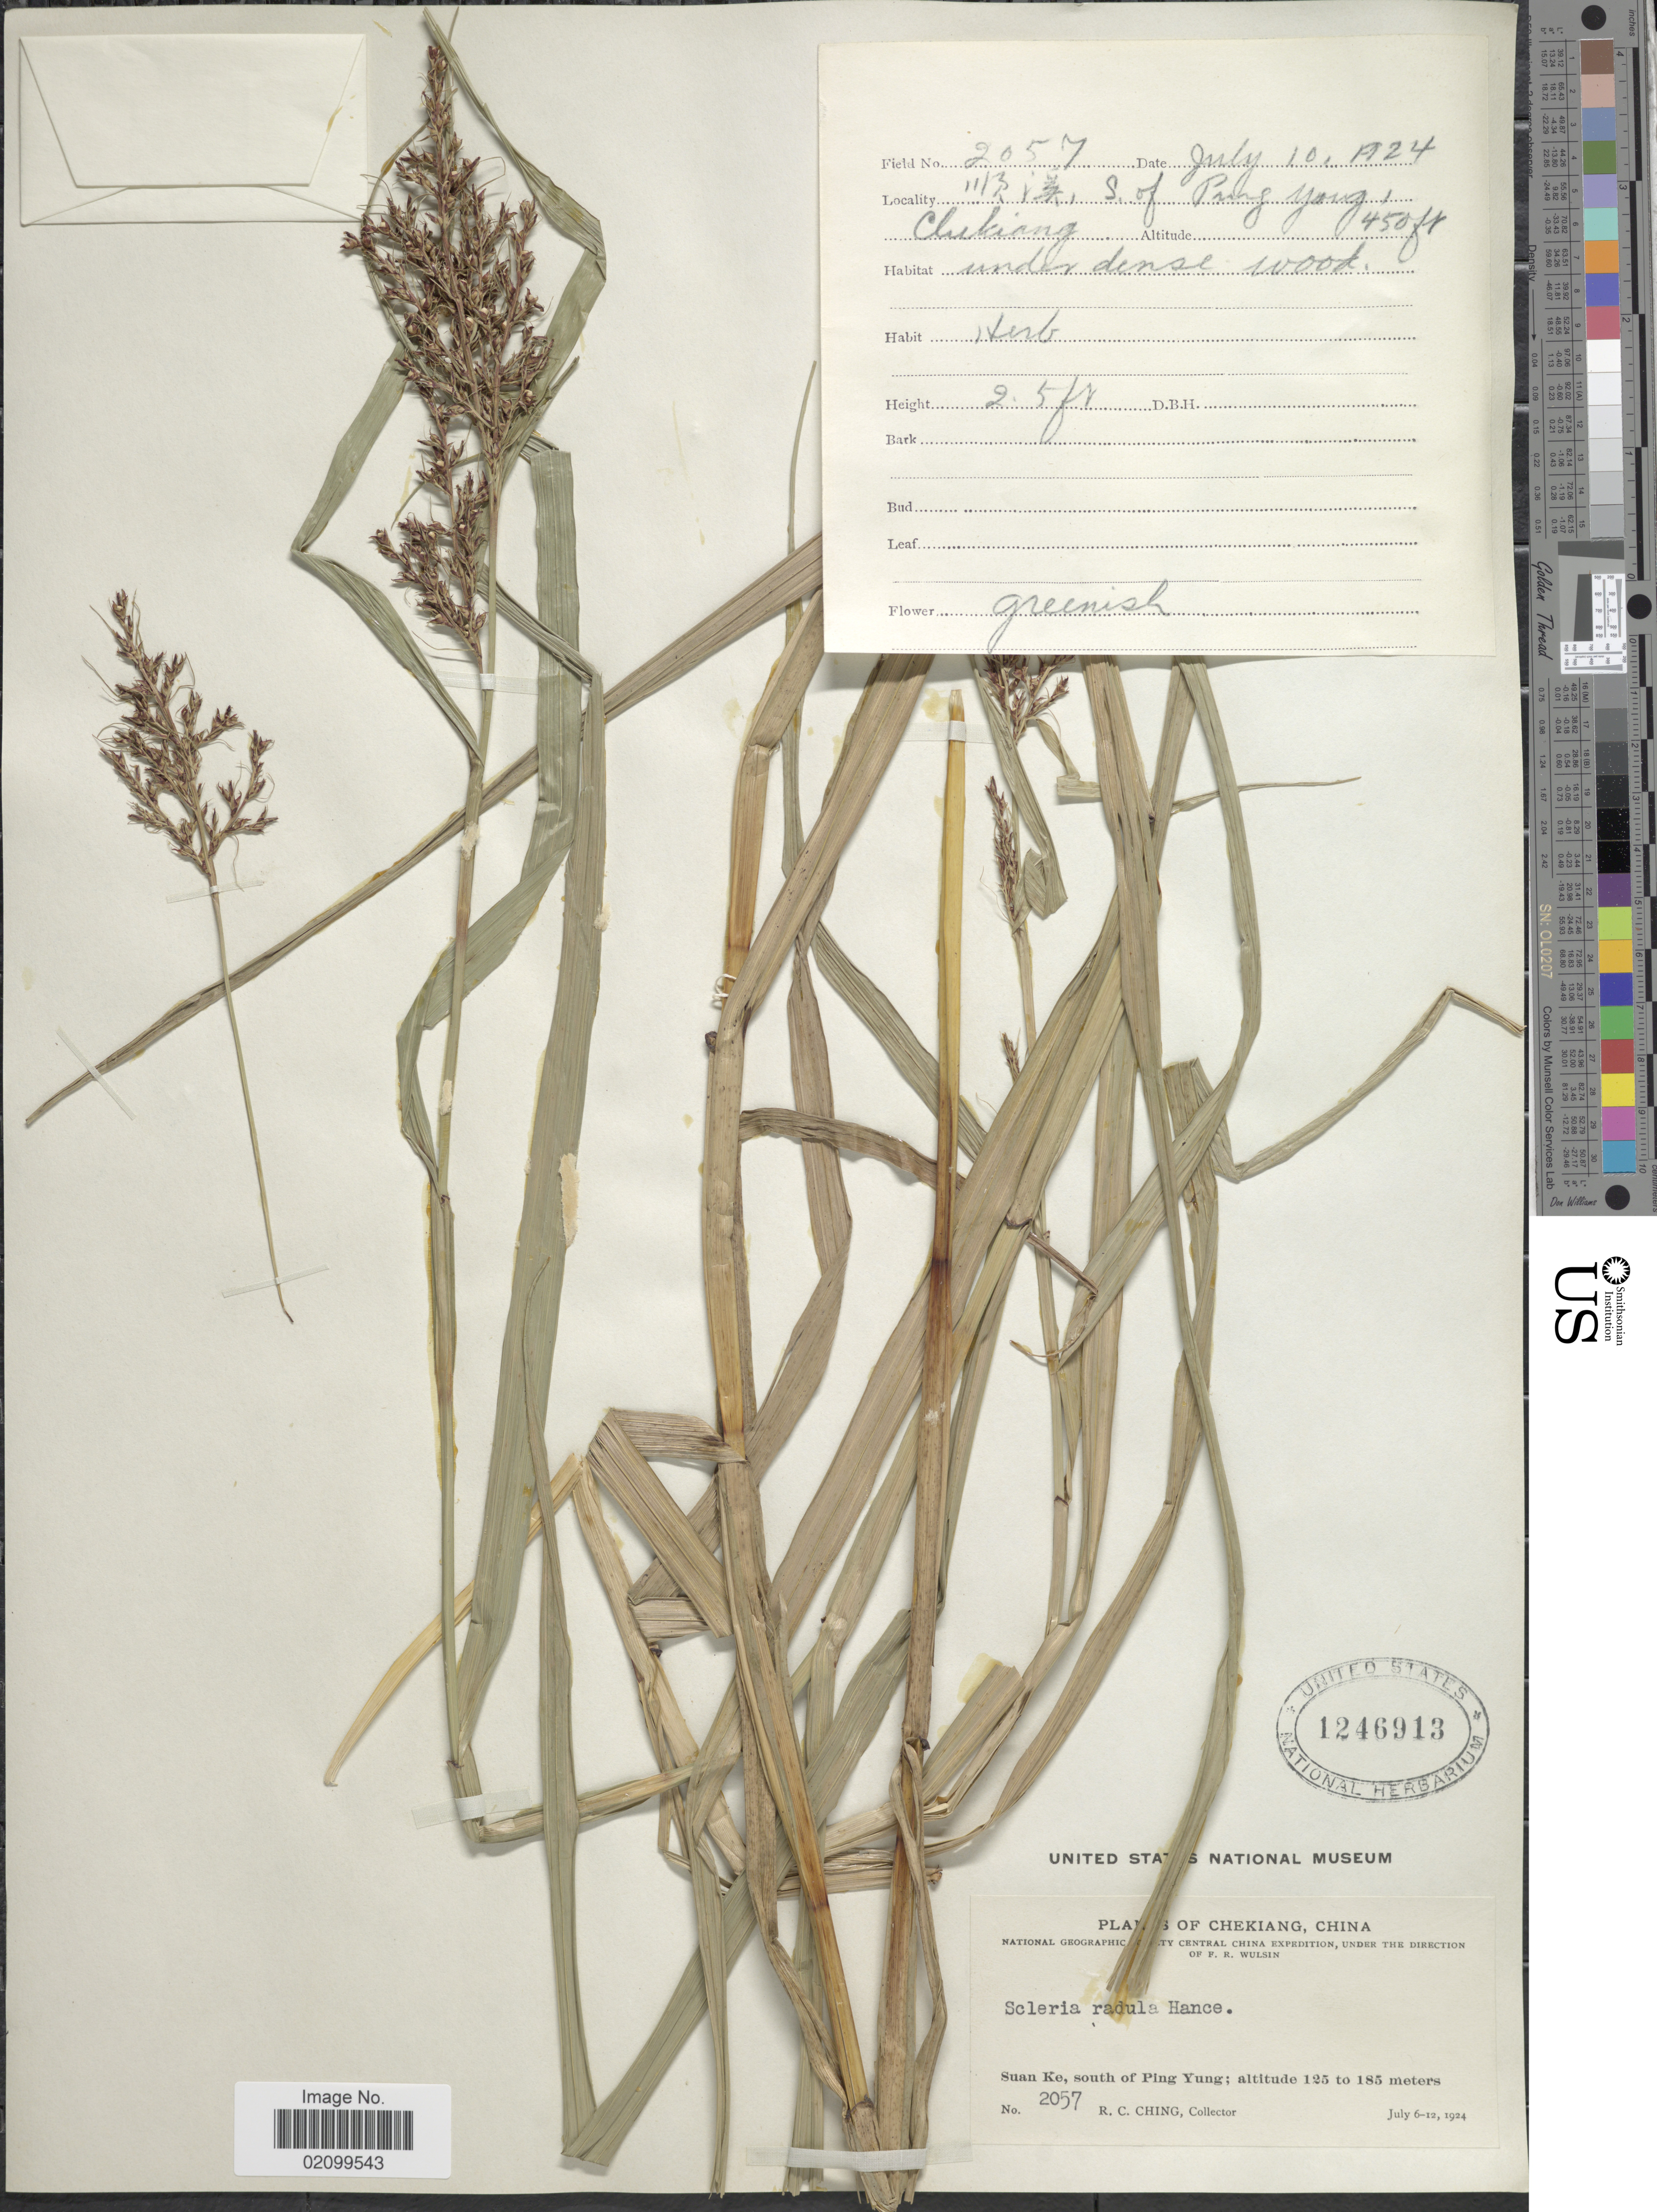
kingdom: Plantae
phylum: Tracheophyta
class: Liliopsida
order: Poales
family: Cyperaceae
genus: Scleria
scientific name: Scleria radula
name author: Hance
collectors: R. C. Ching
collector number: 2057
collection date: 1924-07-10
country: China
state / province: Zhejiang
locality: Chekiang. Suan Ke, south of Ping Yung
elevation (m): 137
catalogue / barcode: US 1246913